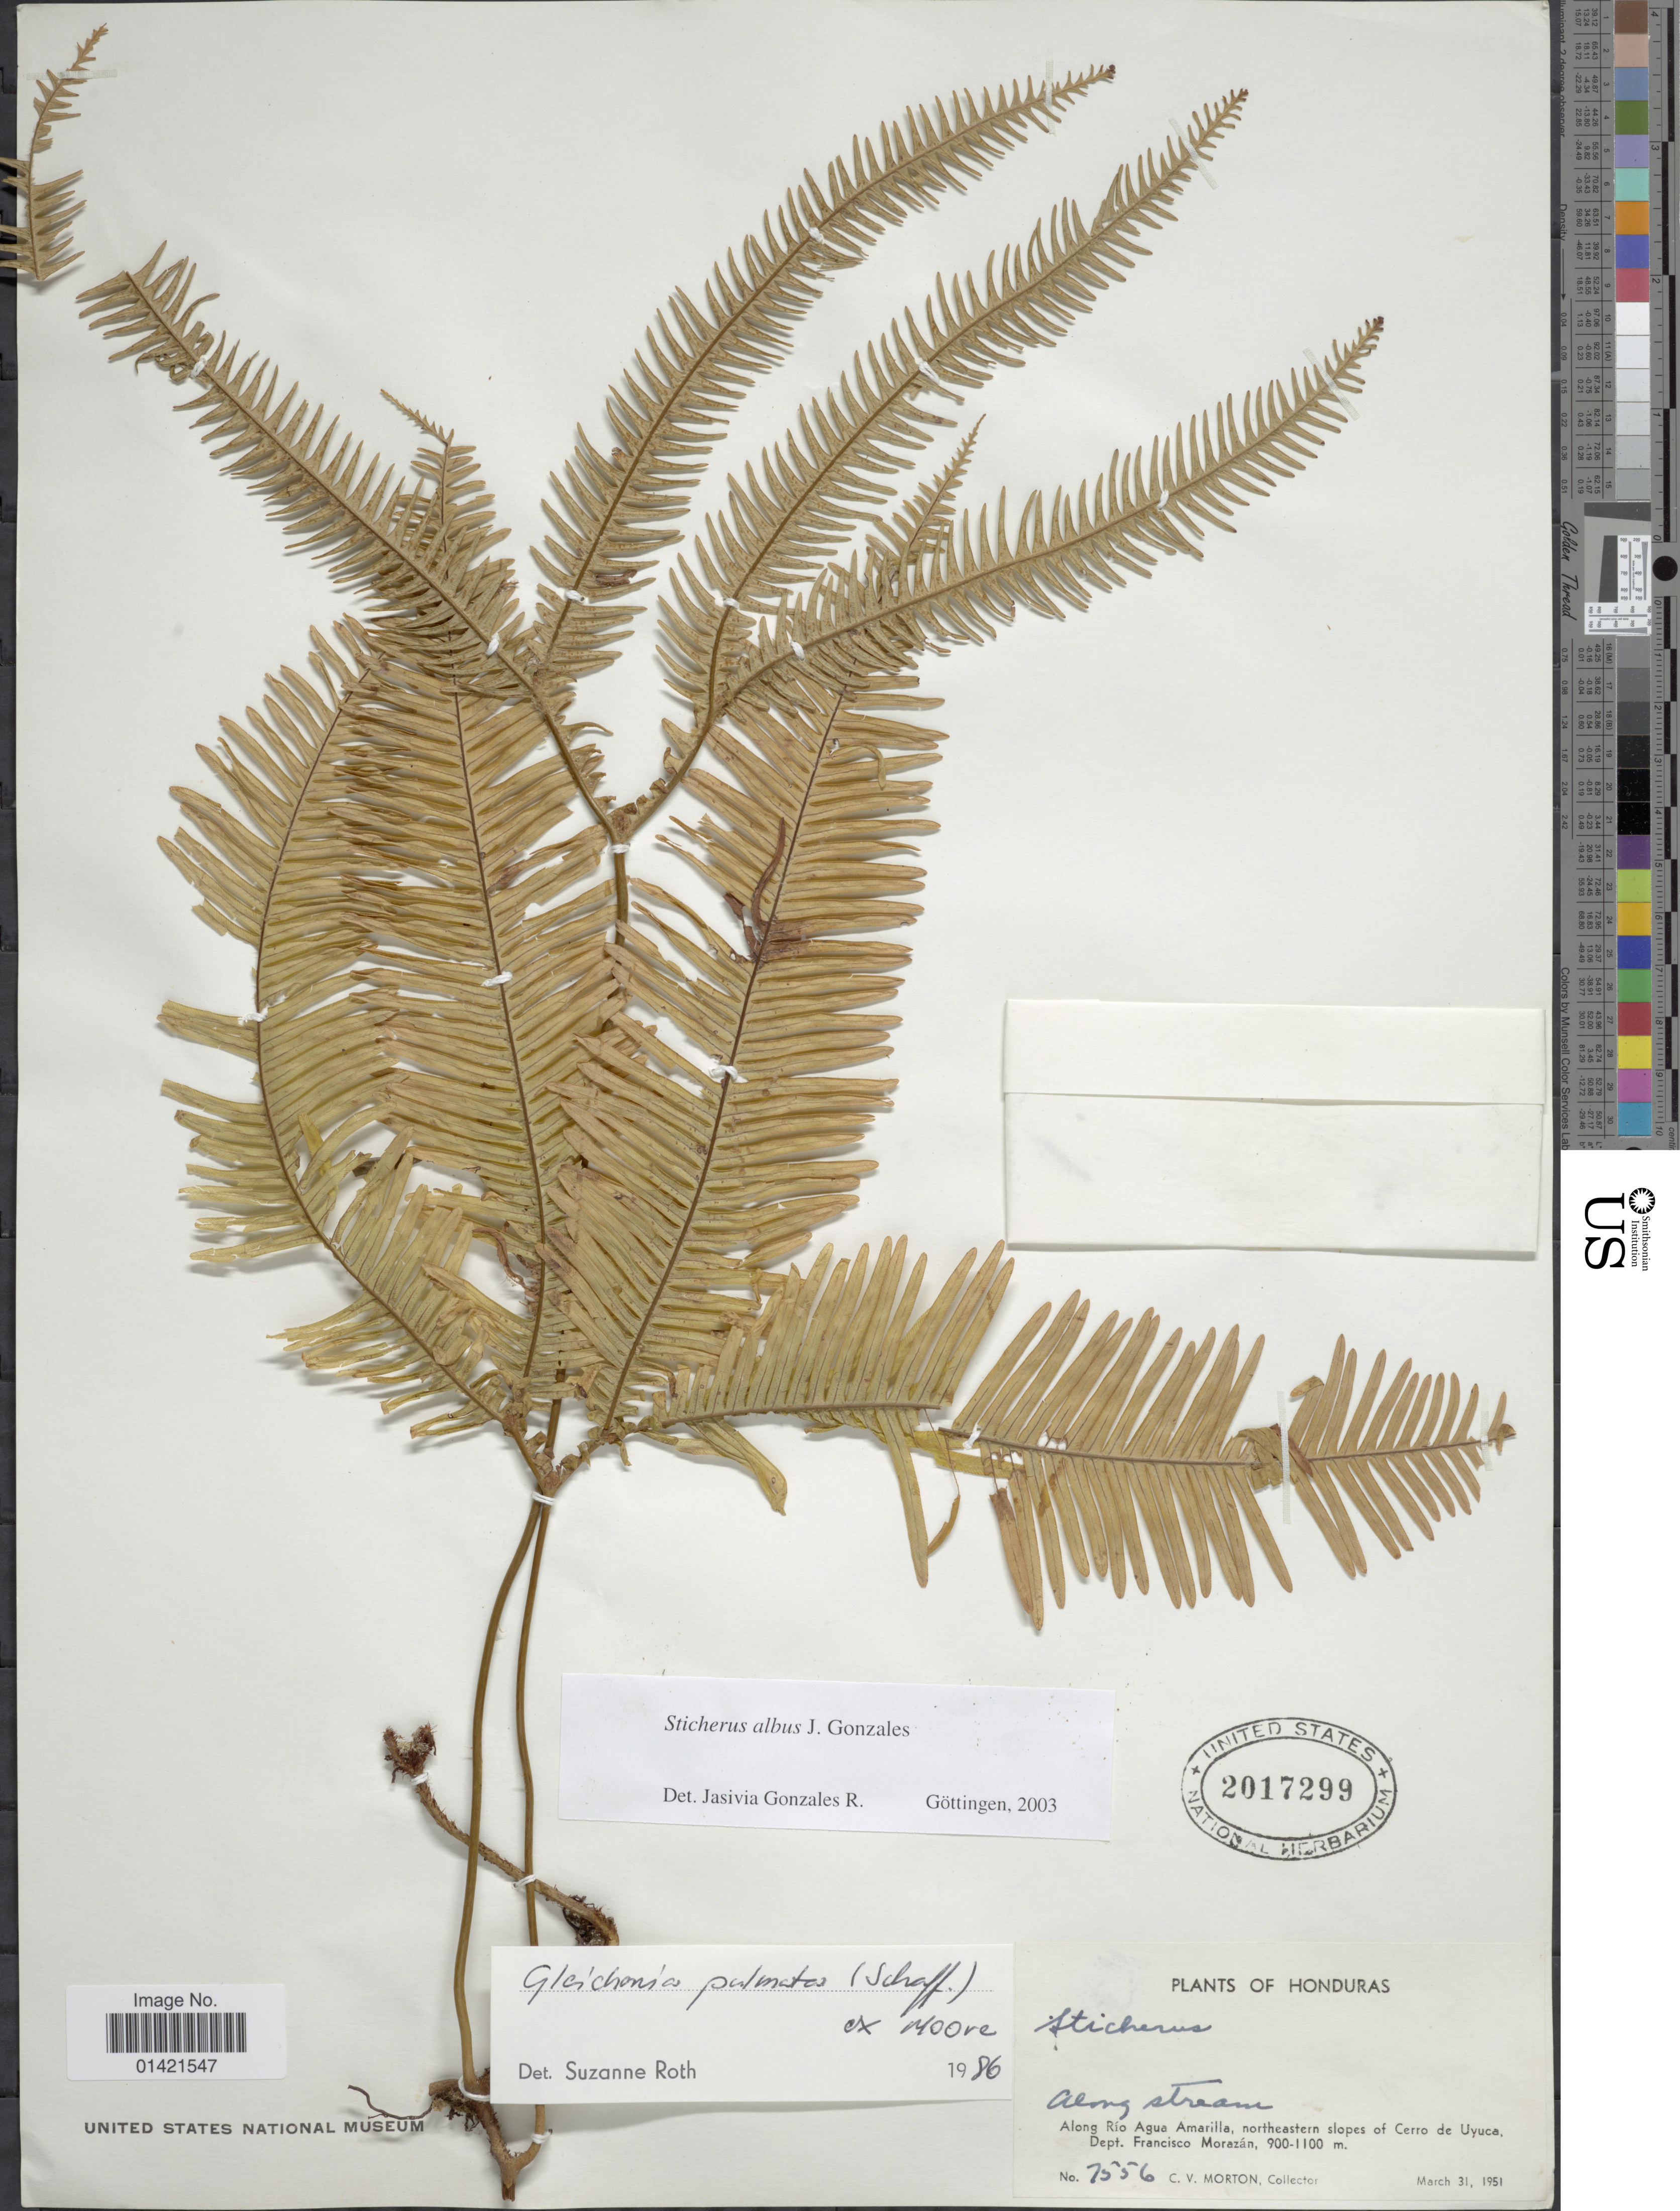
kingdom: Plantae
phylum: Tracheophyta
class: Polypodiopsida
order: Gleicheniales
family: Gleicheniaceae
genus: Sticherus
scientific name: Sticherus albus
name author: J. Gonzales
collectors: C. V. Morton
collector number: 7556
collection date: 1951-03-31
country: Honduras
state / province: Fco. Morazán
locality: Along stream. Along Rio Agua Amarilla, northeastern slopes of Cerro de Uyaca. Dept. Francisco Morazan.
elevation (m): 900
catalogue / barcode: US 2017299